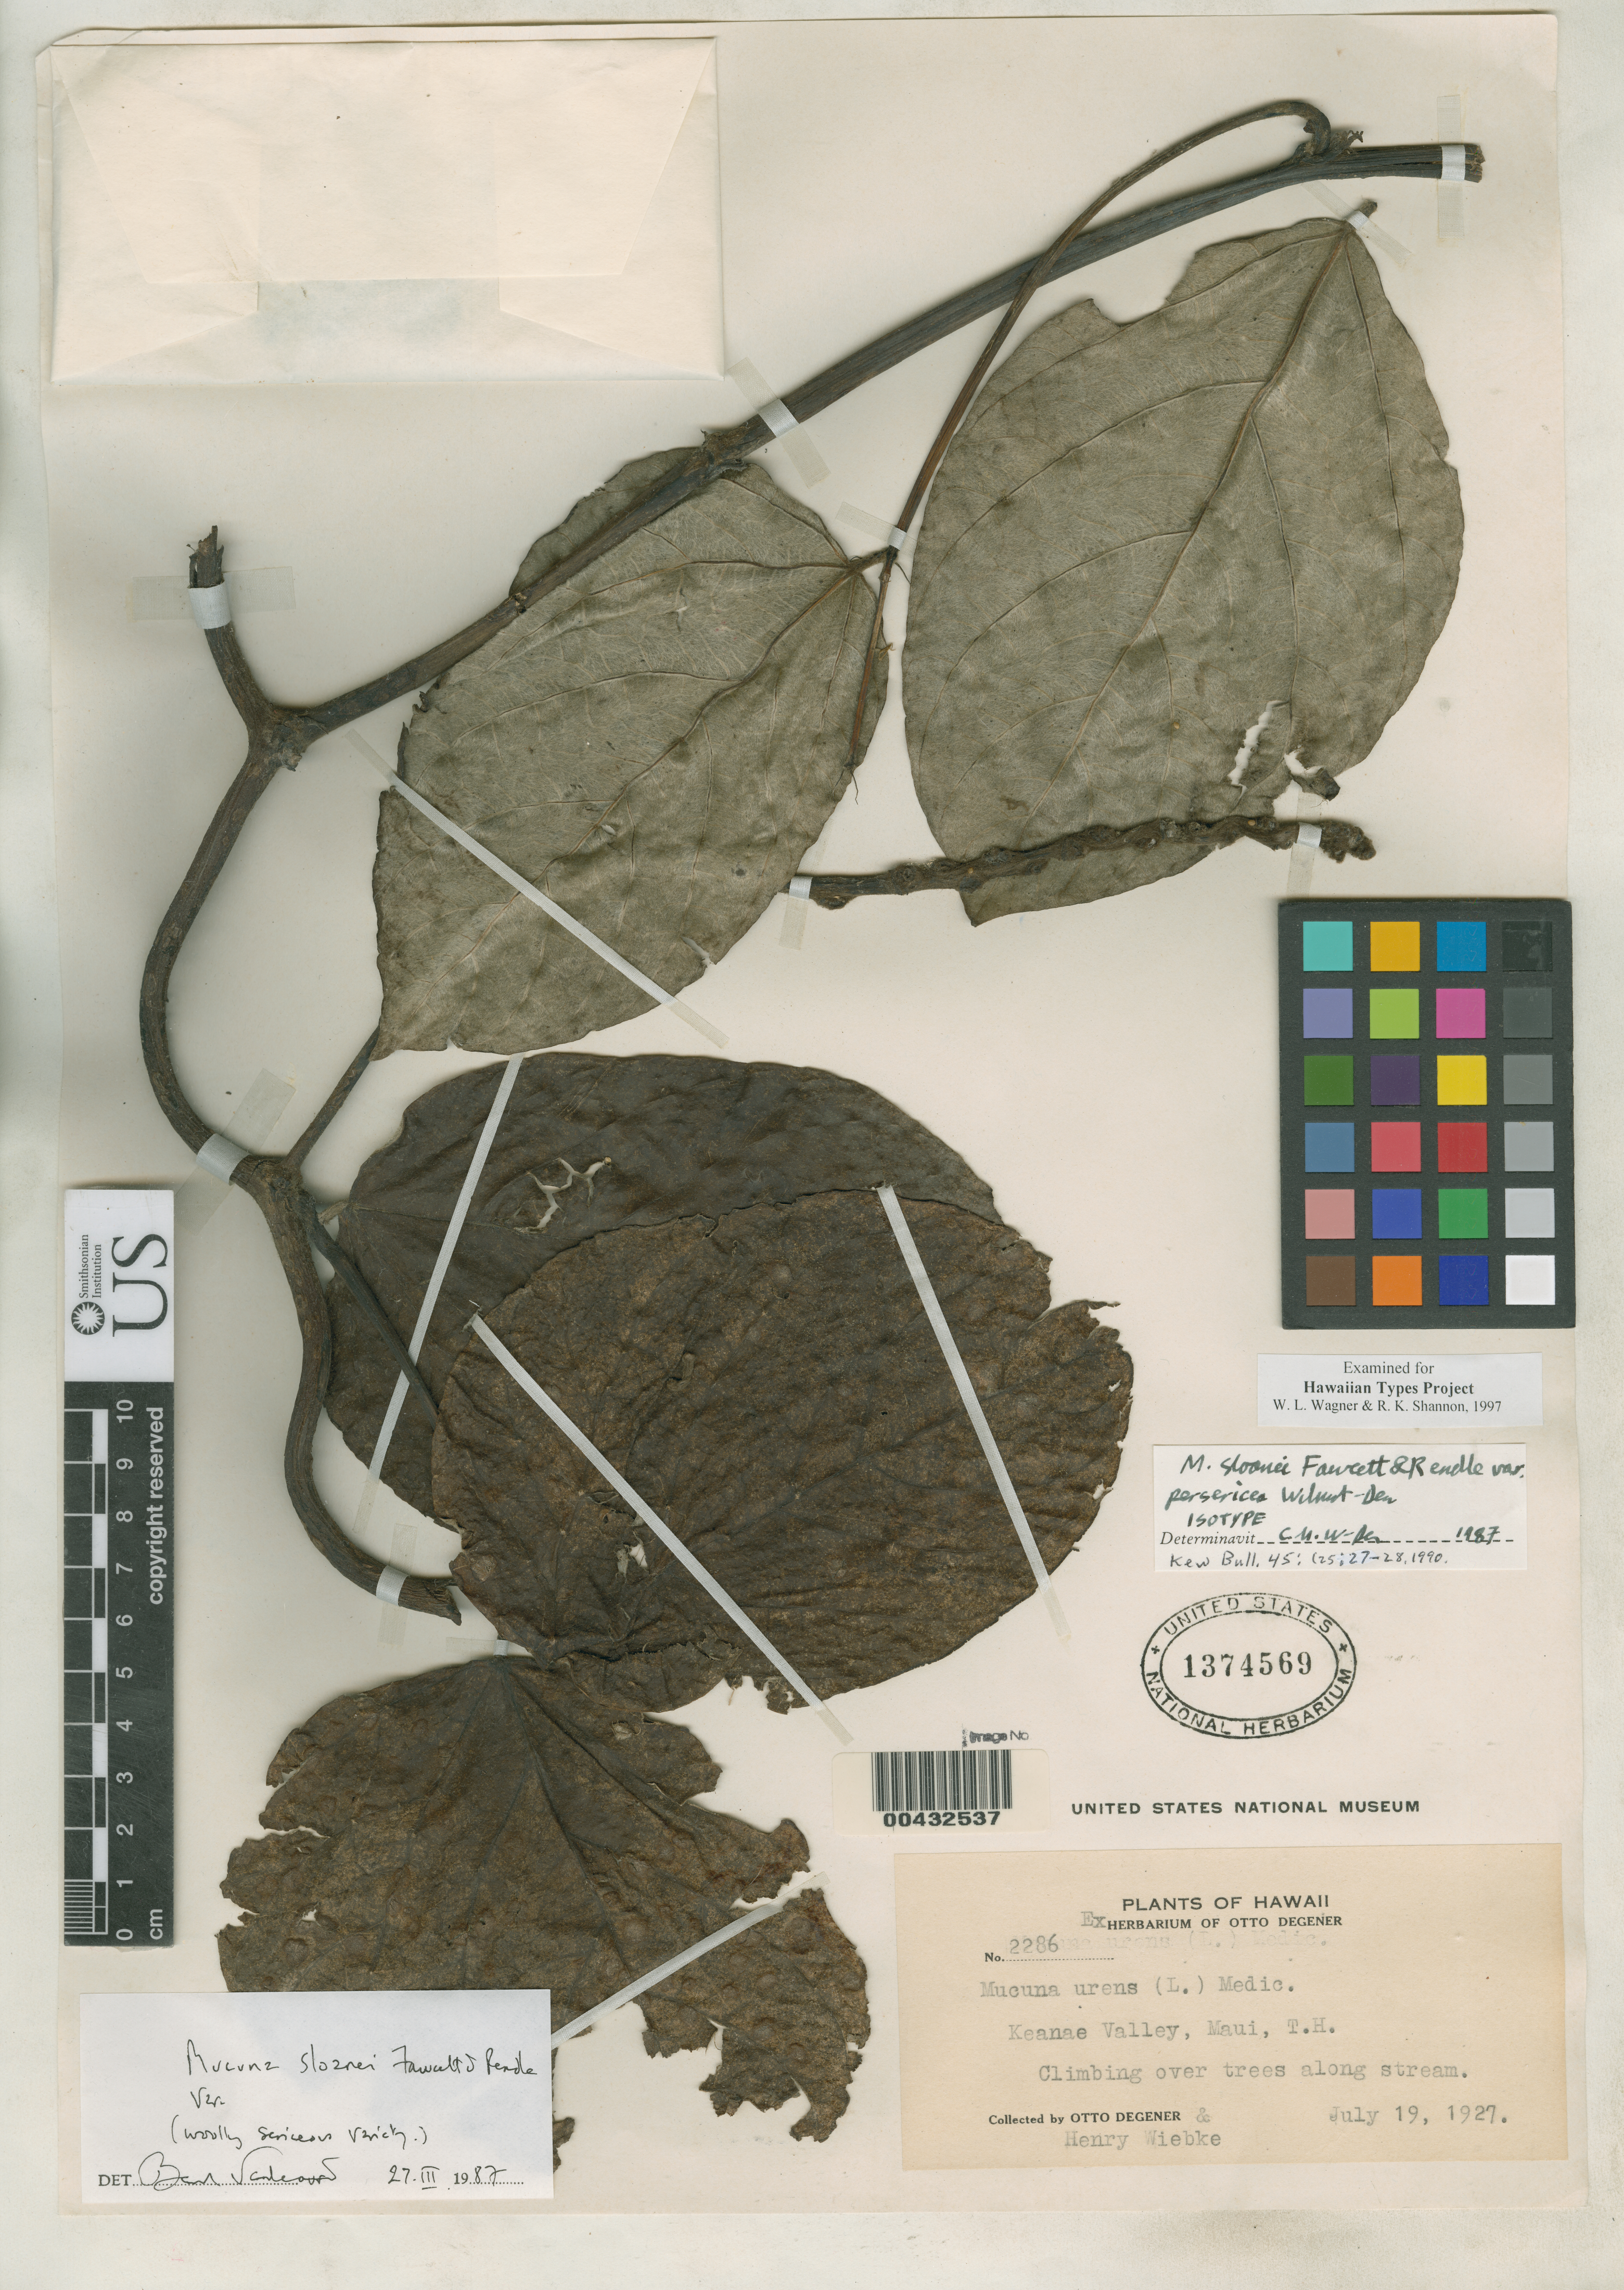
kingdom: Plantae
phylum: Tracheophyta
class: Magnoliopsida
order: Fabales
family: Fabaceae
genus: Mucuna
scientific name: Mucuna sloanei var. persericea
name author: Wilmot-Dear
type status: Isotype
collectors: O. Degener & H. Wiebke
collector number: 2286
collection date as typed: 19 Jul 1927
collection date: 1927-07-19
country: United States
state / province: Hawaii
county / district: Maui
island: Maui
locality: Keanae Valley.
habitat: Climbing over trees along stream.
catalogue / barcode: US 1374569